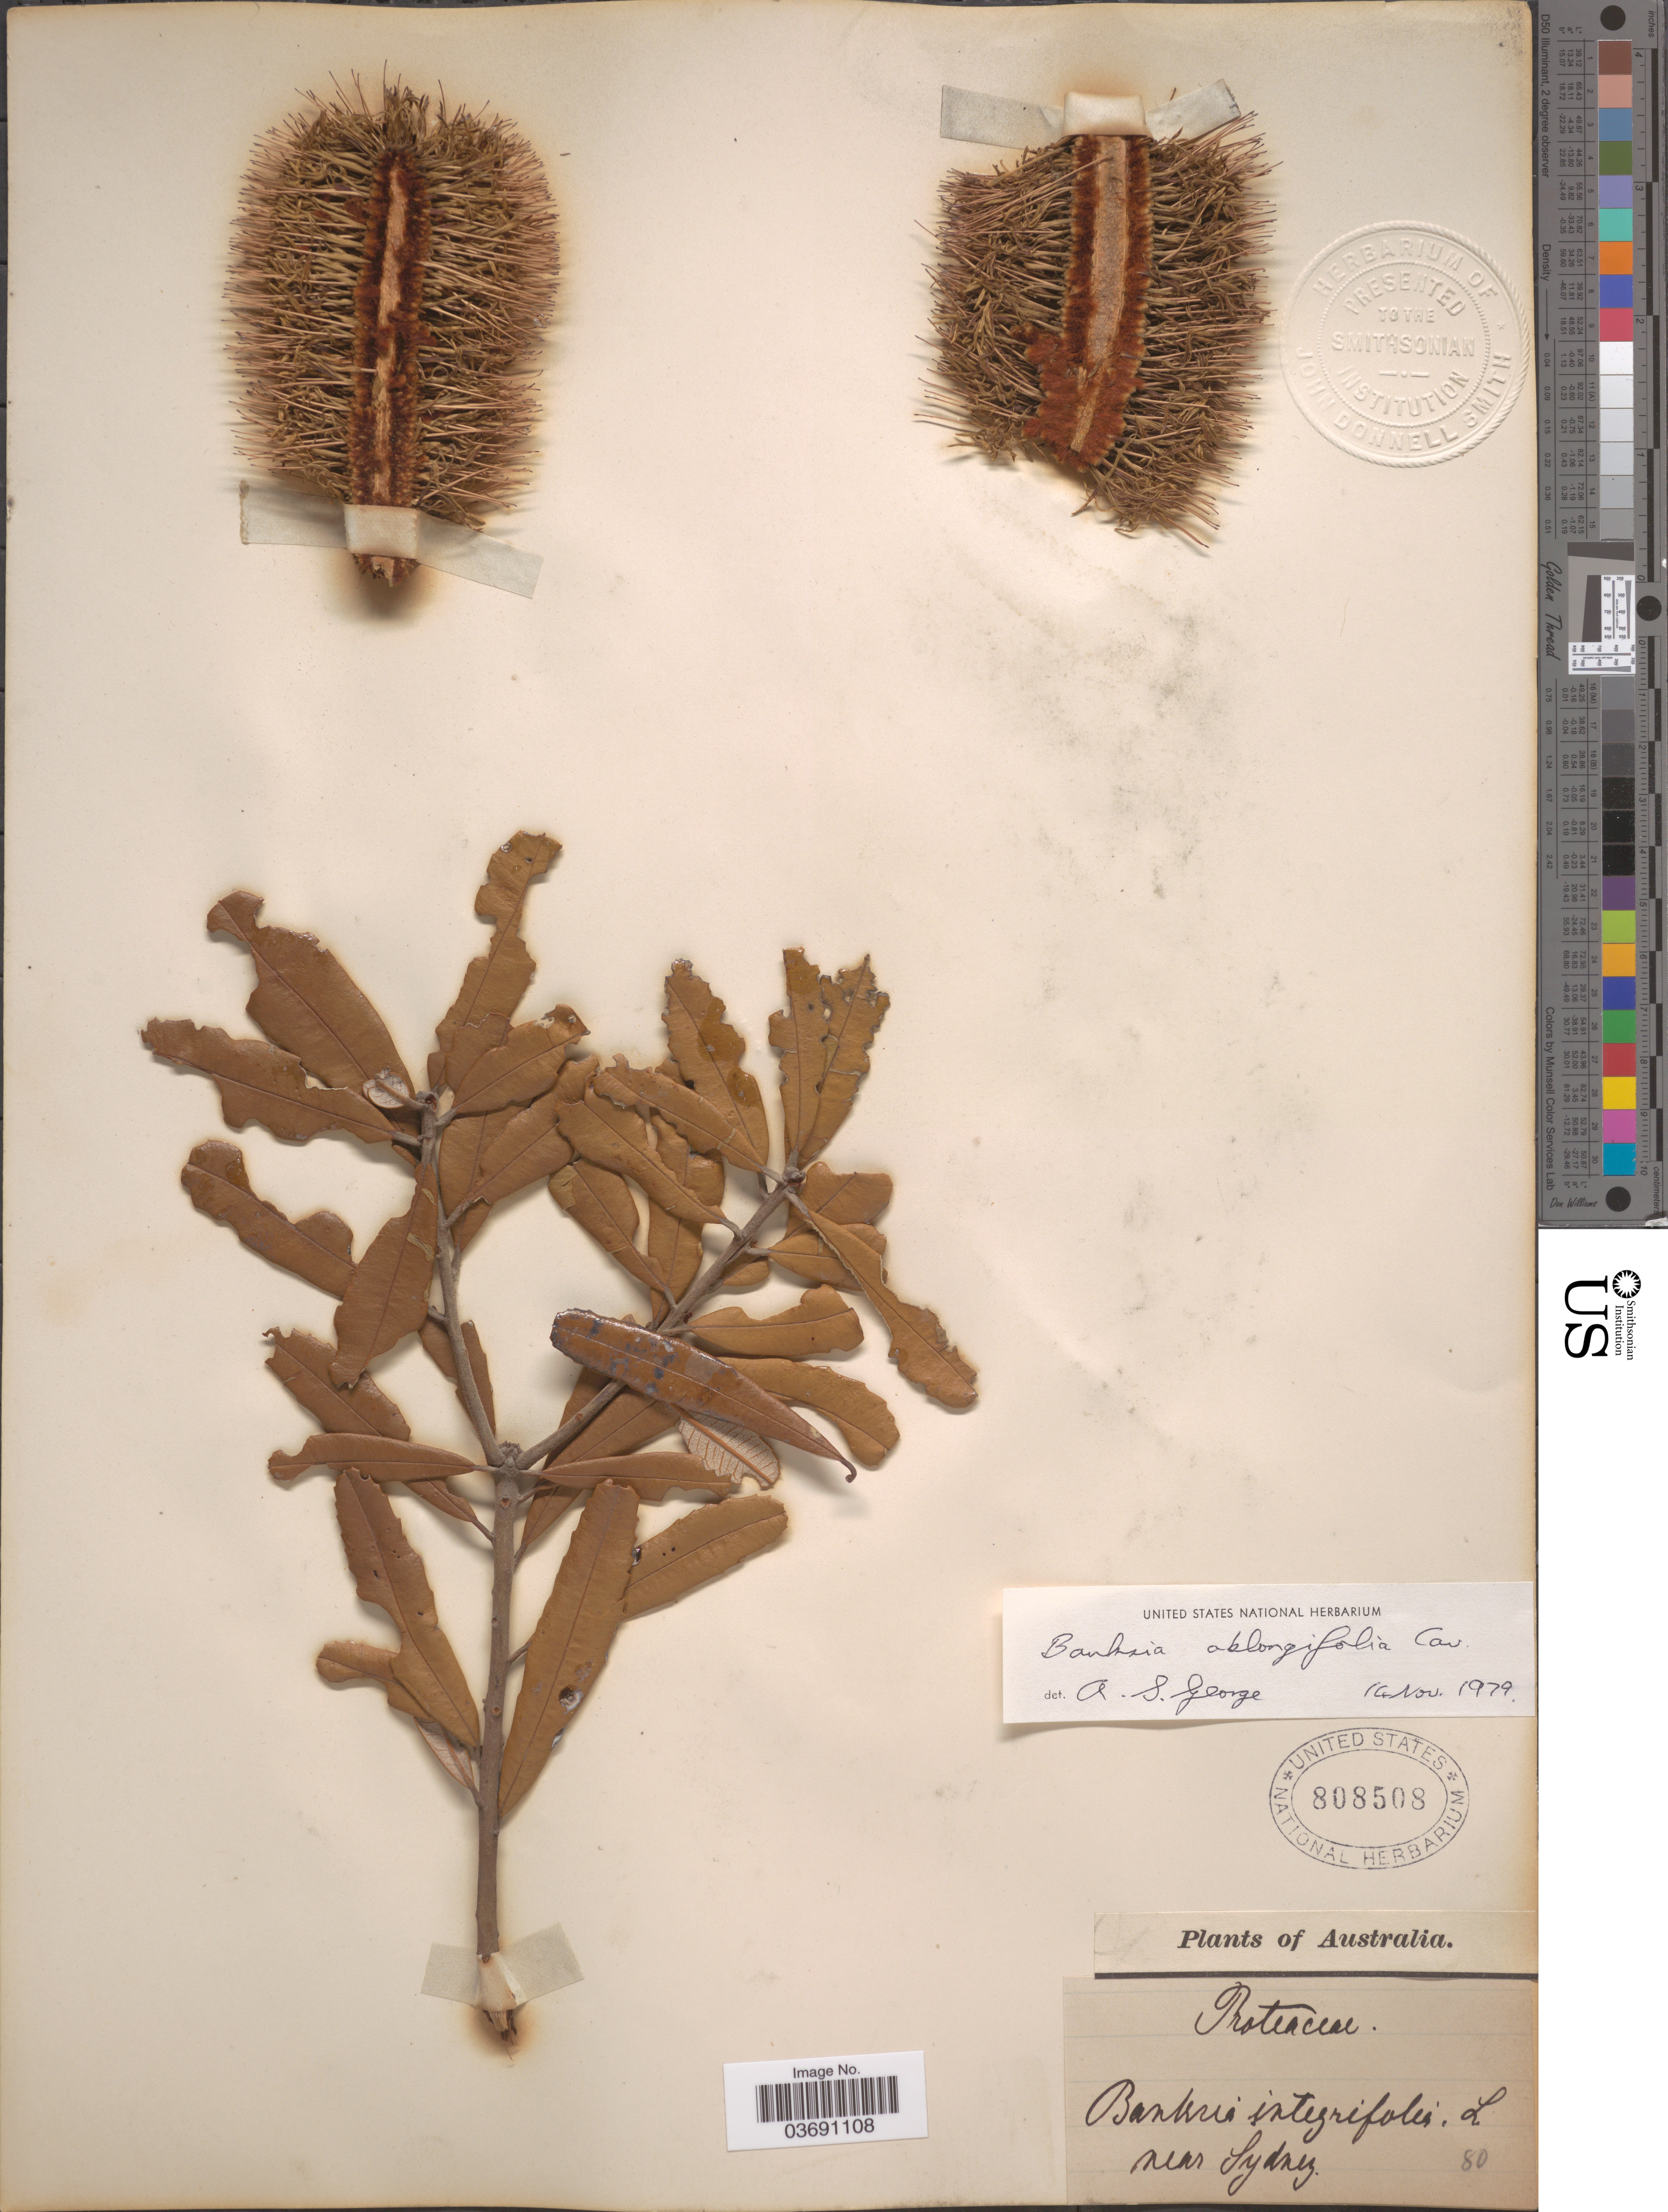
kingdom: Plantae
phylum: Tracheophyta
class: Magnoliopsida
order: Proteales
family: Proteaceae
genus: Banksia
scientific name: Banksia oblongifolia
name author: Cav.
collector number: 80*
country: Australia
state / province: New South Wales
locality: Near Sydney.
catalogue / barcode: US 808508